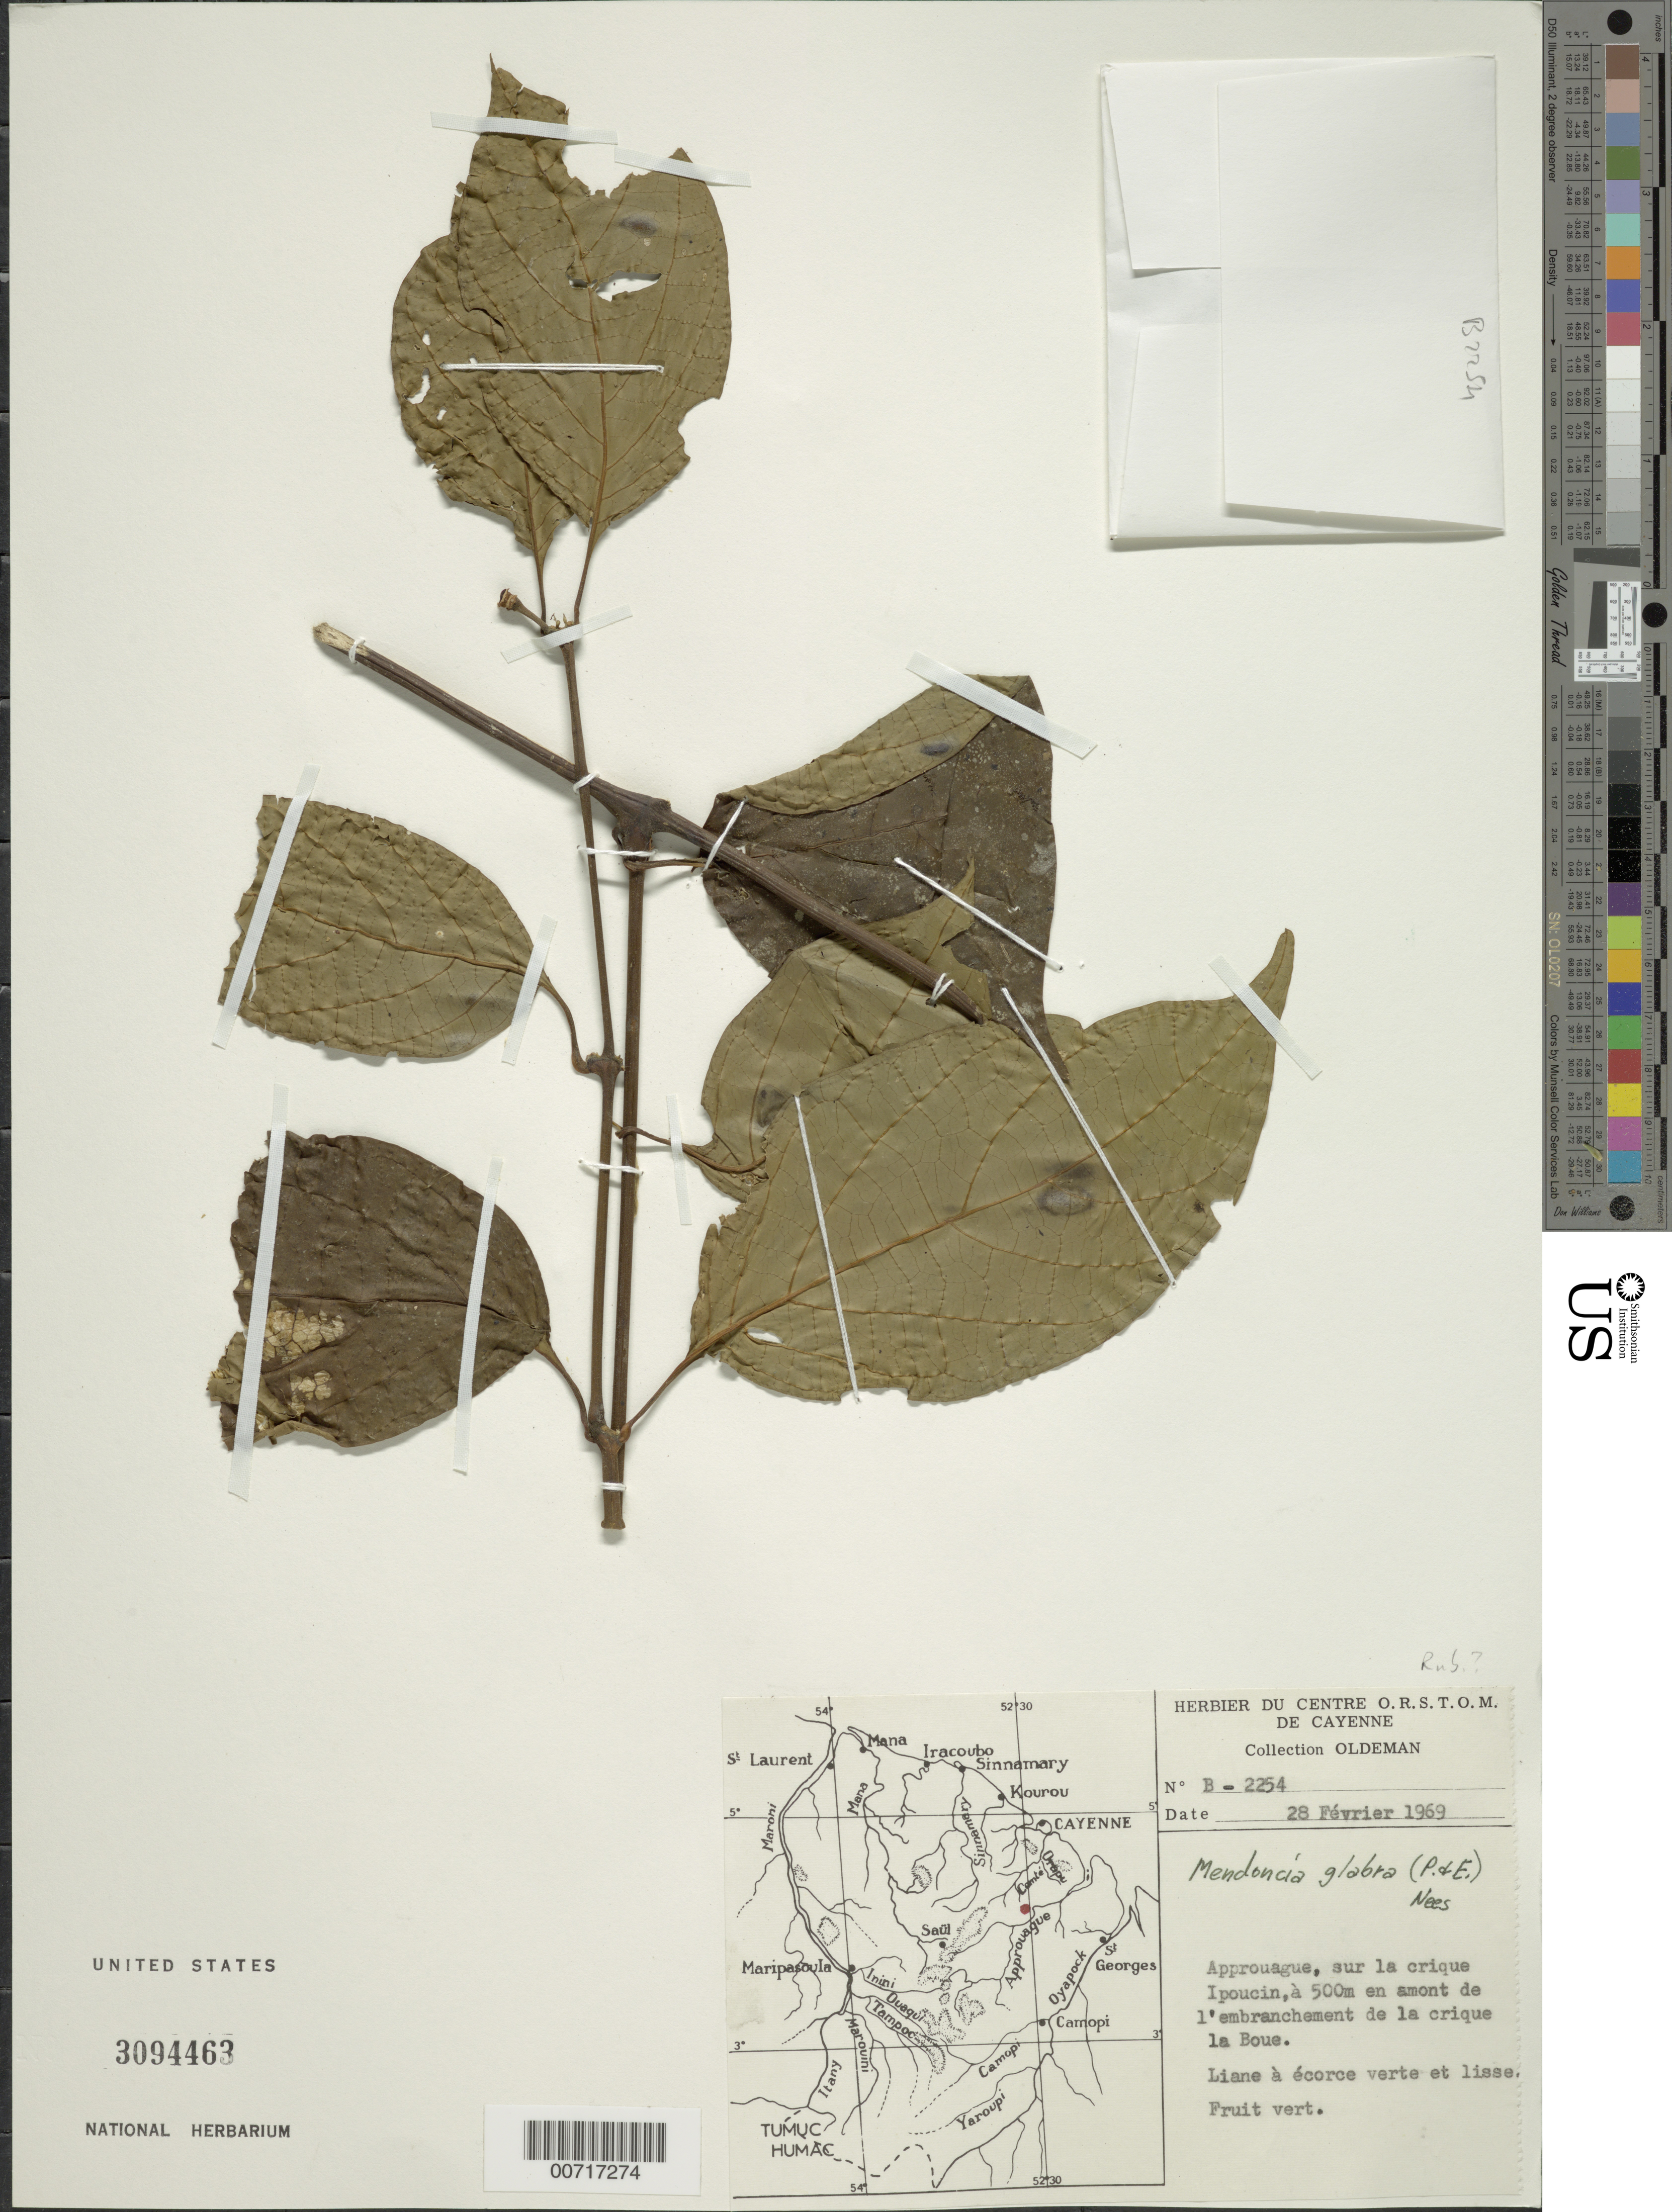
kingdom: Plantae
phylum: Tracheophyta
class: Magnoliopsida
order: Lamiales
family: Acanthaceae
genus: Mendoncia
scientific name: Mendoncia glabra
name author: (Poepp. & Endl.) Nees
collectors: R. Oldeman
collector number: B 2254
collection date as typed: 28-Feb-69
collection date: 1969-02-28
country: French Guiana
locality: l'Approuague, sur la crique Ipoucin, à 500 m en amont de l'embranchement de la crique la Boue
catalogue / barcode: US 3094463